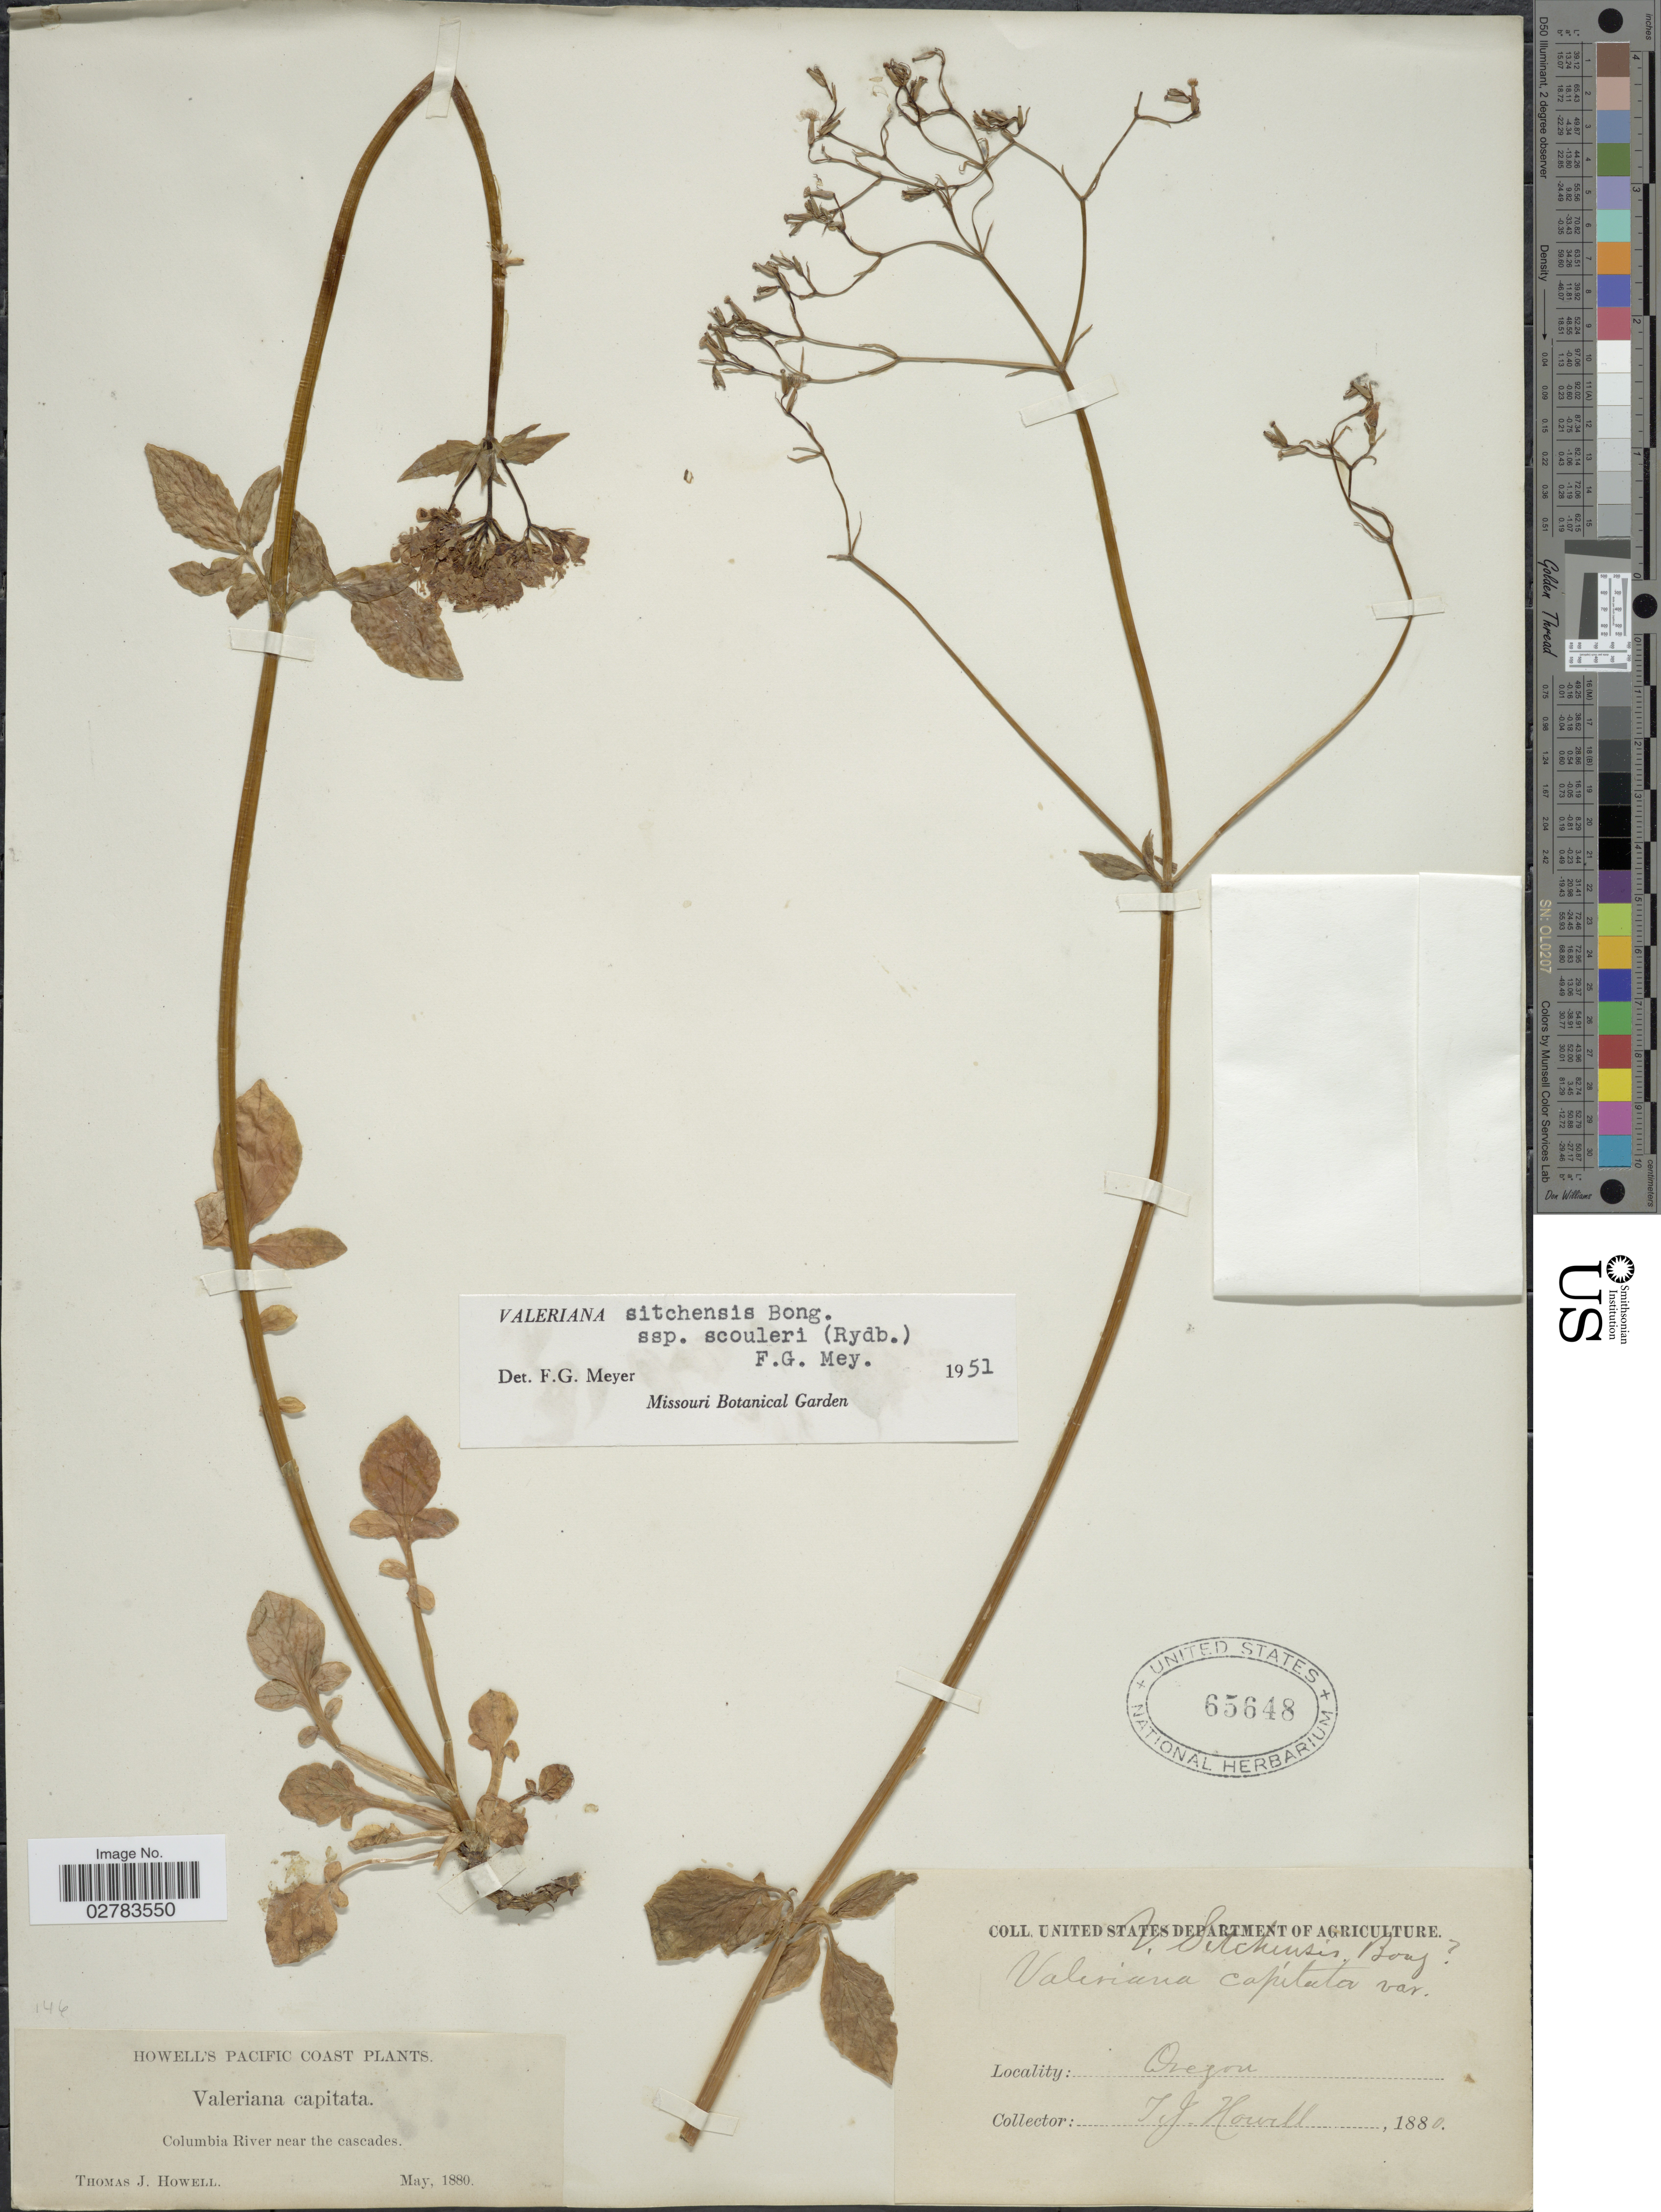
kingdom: Plantae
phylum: Tracheophyta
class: Magnoliopsida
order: Dipsacales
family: Caprifoliaceae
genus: Valeriana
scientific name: Valeriana sitchensis subsp. scouleri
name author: (Rydb.) F.G. Mey.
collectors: T. J. Howell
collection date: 1880-05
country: United States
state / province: Oregon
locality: Pacific Coast, Columbia River near the Cascades.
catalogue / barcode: US 65648